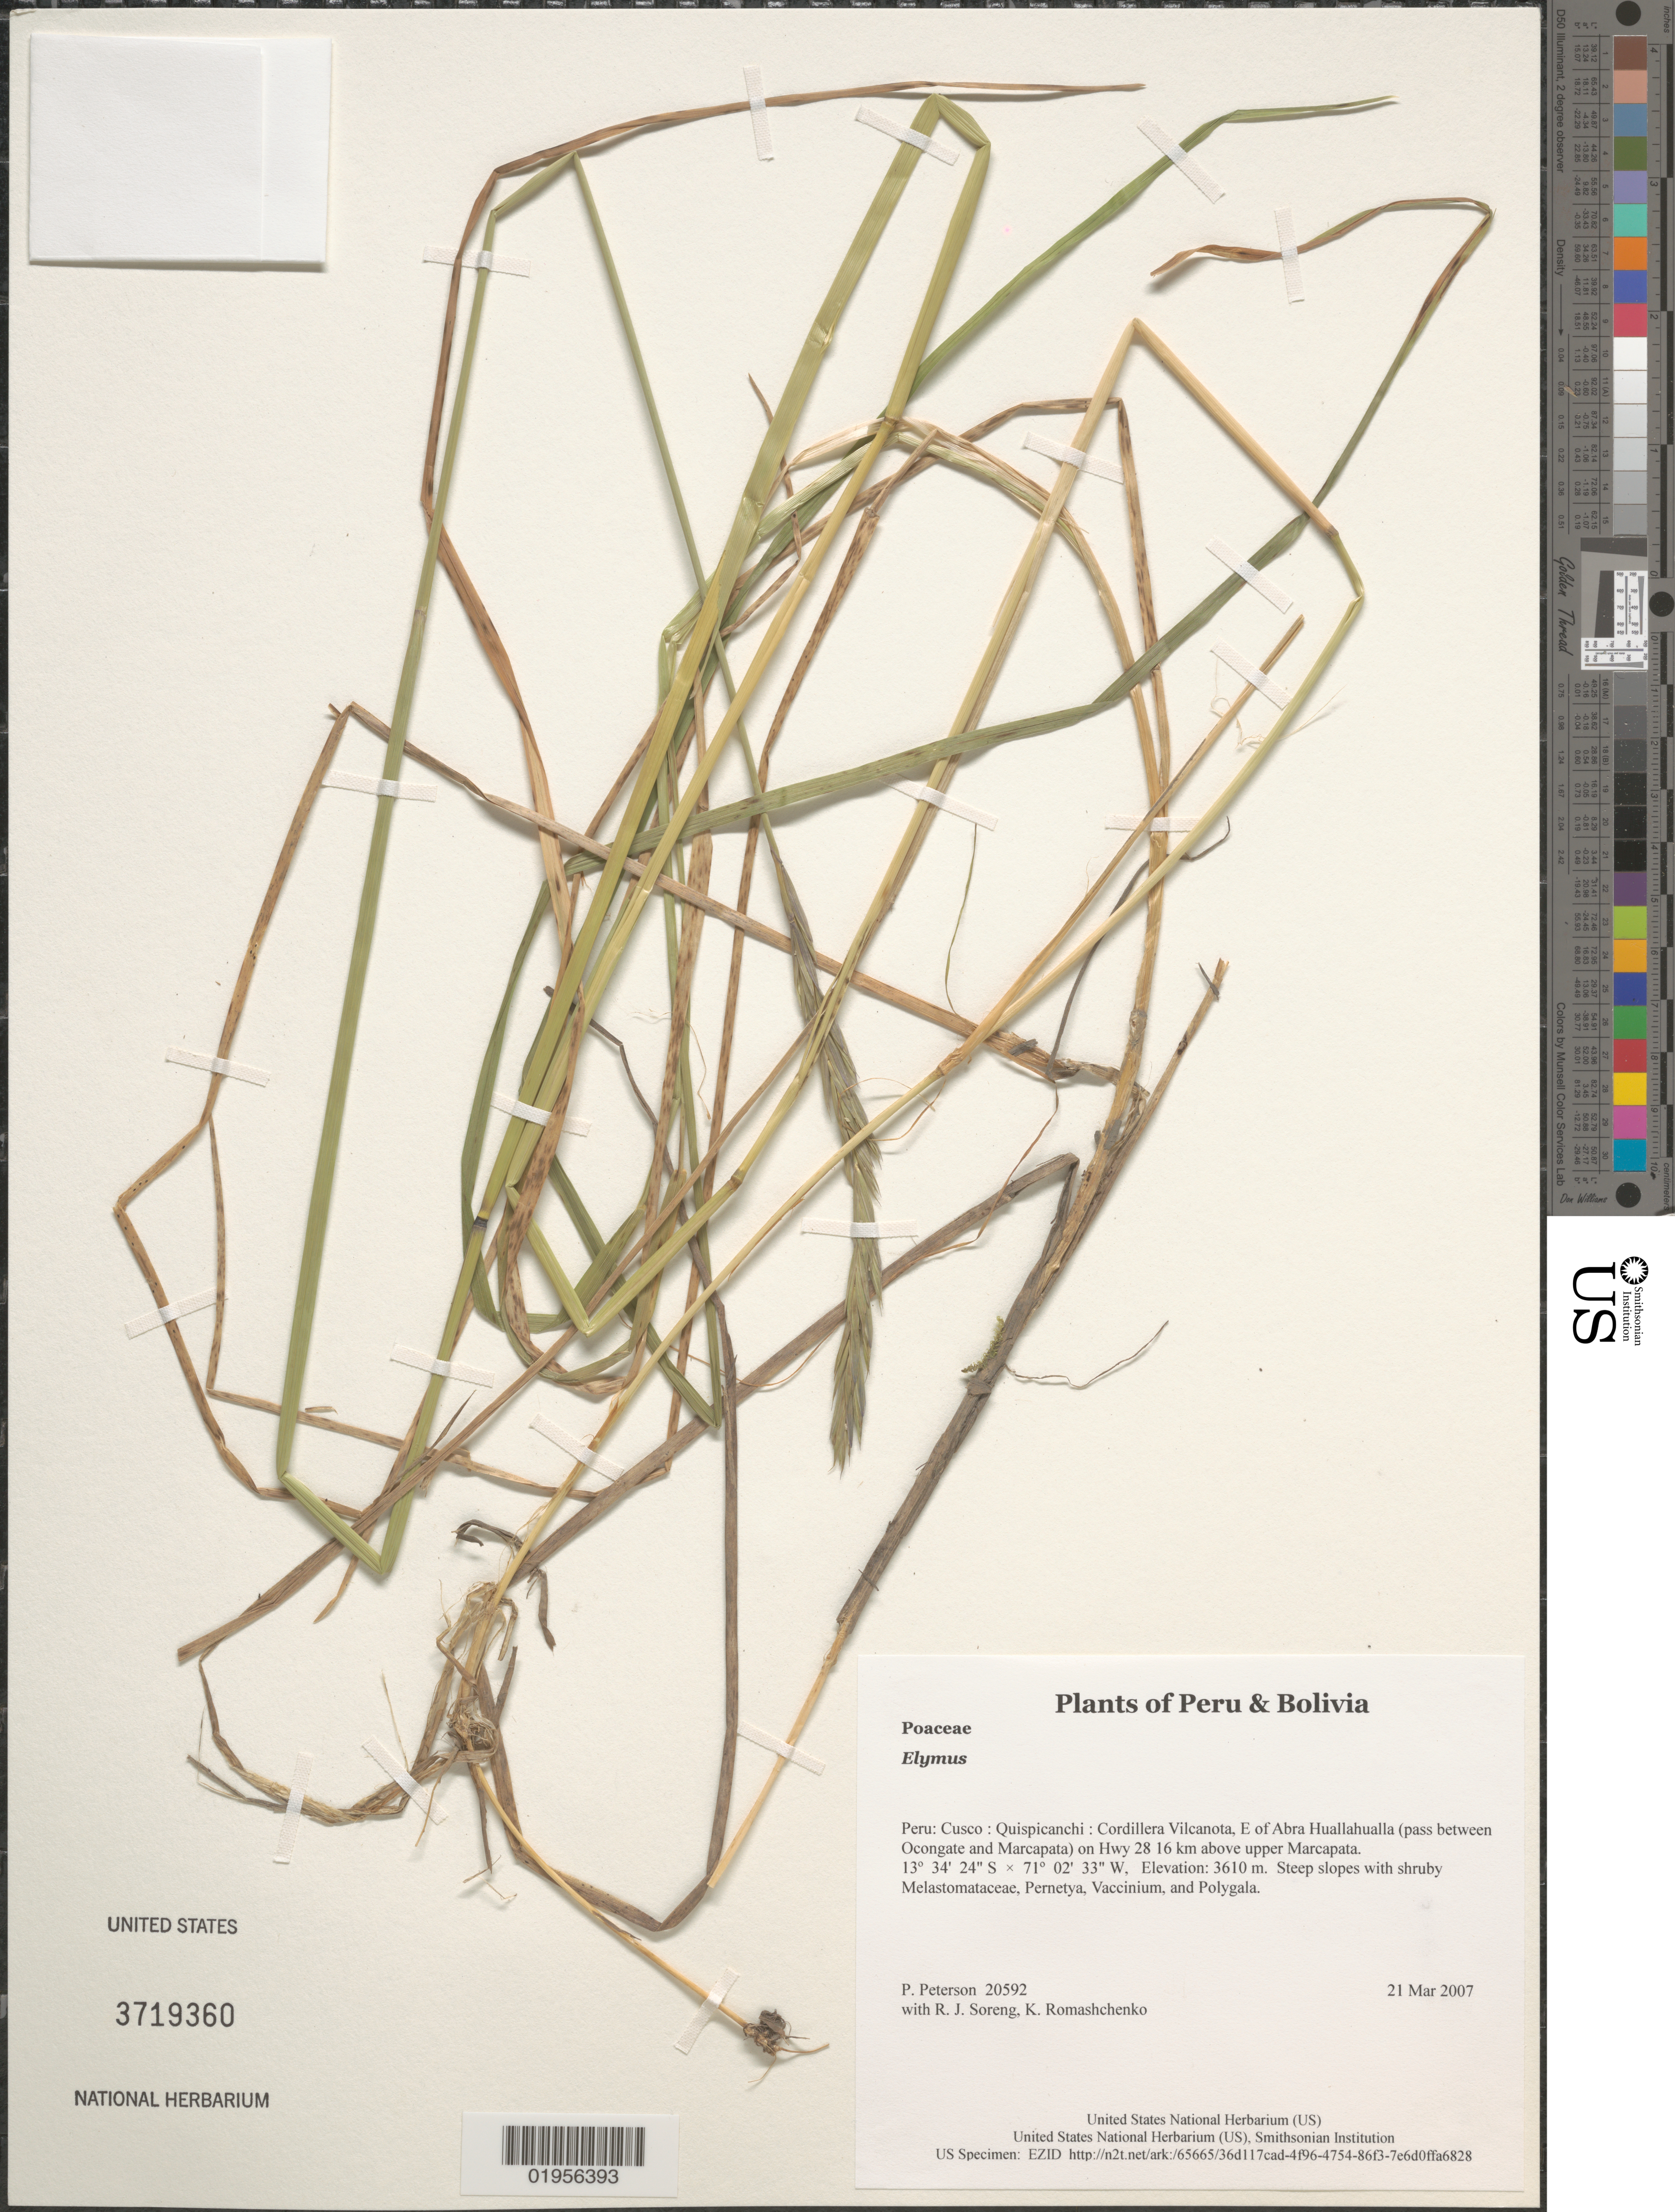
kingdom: Plantae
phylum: Tracheophyta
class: Liliopsida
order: Poales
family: Poaceae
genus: Elymus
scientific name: Elymus sp.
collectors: P. M. Peterson, R. J. Soreng & K. Romashchenko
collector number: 20592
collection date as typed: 21 Mar 2007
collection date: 2007-03-21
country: Peru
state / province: Cusco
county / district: Quispicanchis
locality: Cordillera Vilcanota, E of Abra Huallahualla (pass between Ocongate and Marcapata) on Hwy 28 16 km above upper Marcapata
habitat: Steep slopes with shruby Melastomataceae, Pernetya, Vaccinium, and Polygala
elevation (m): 3610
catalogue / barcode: US 3719360